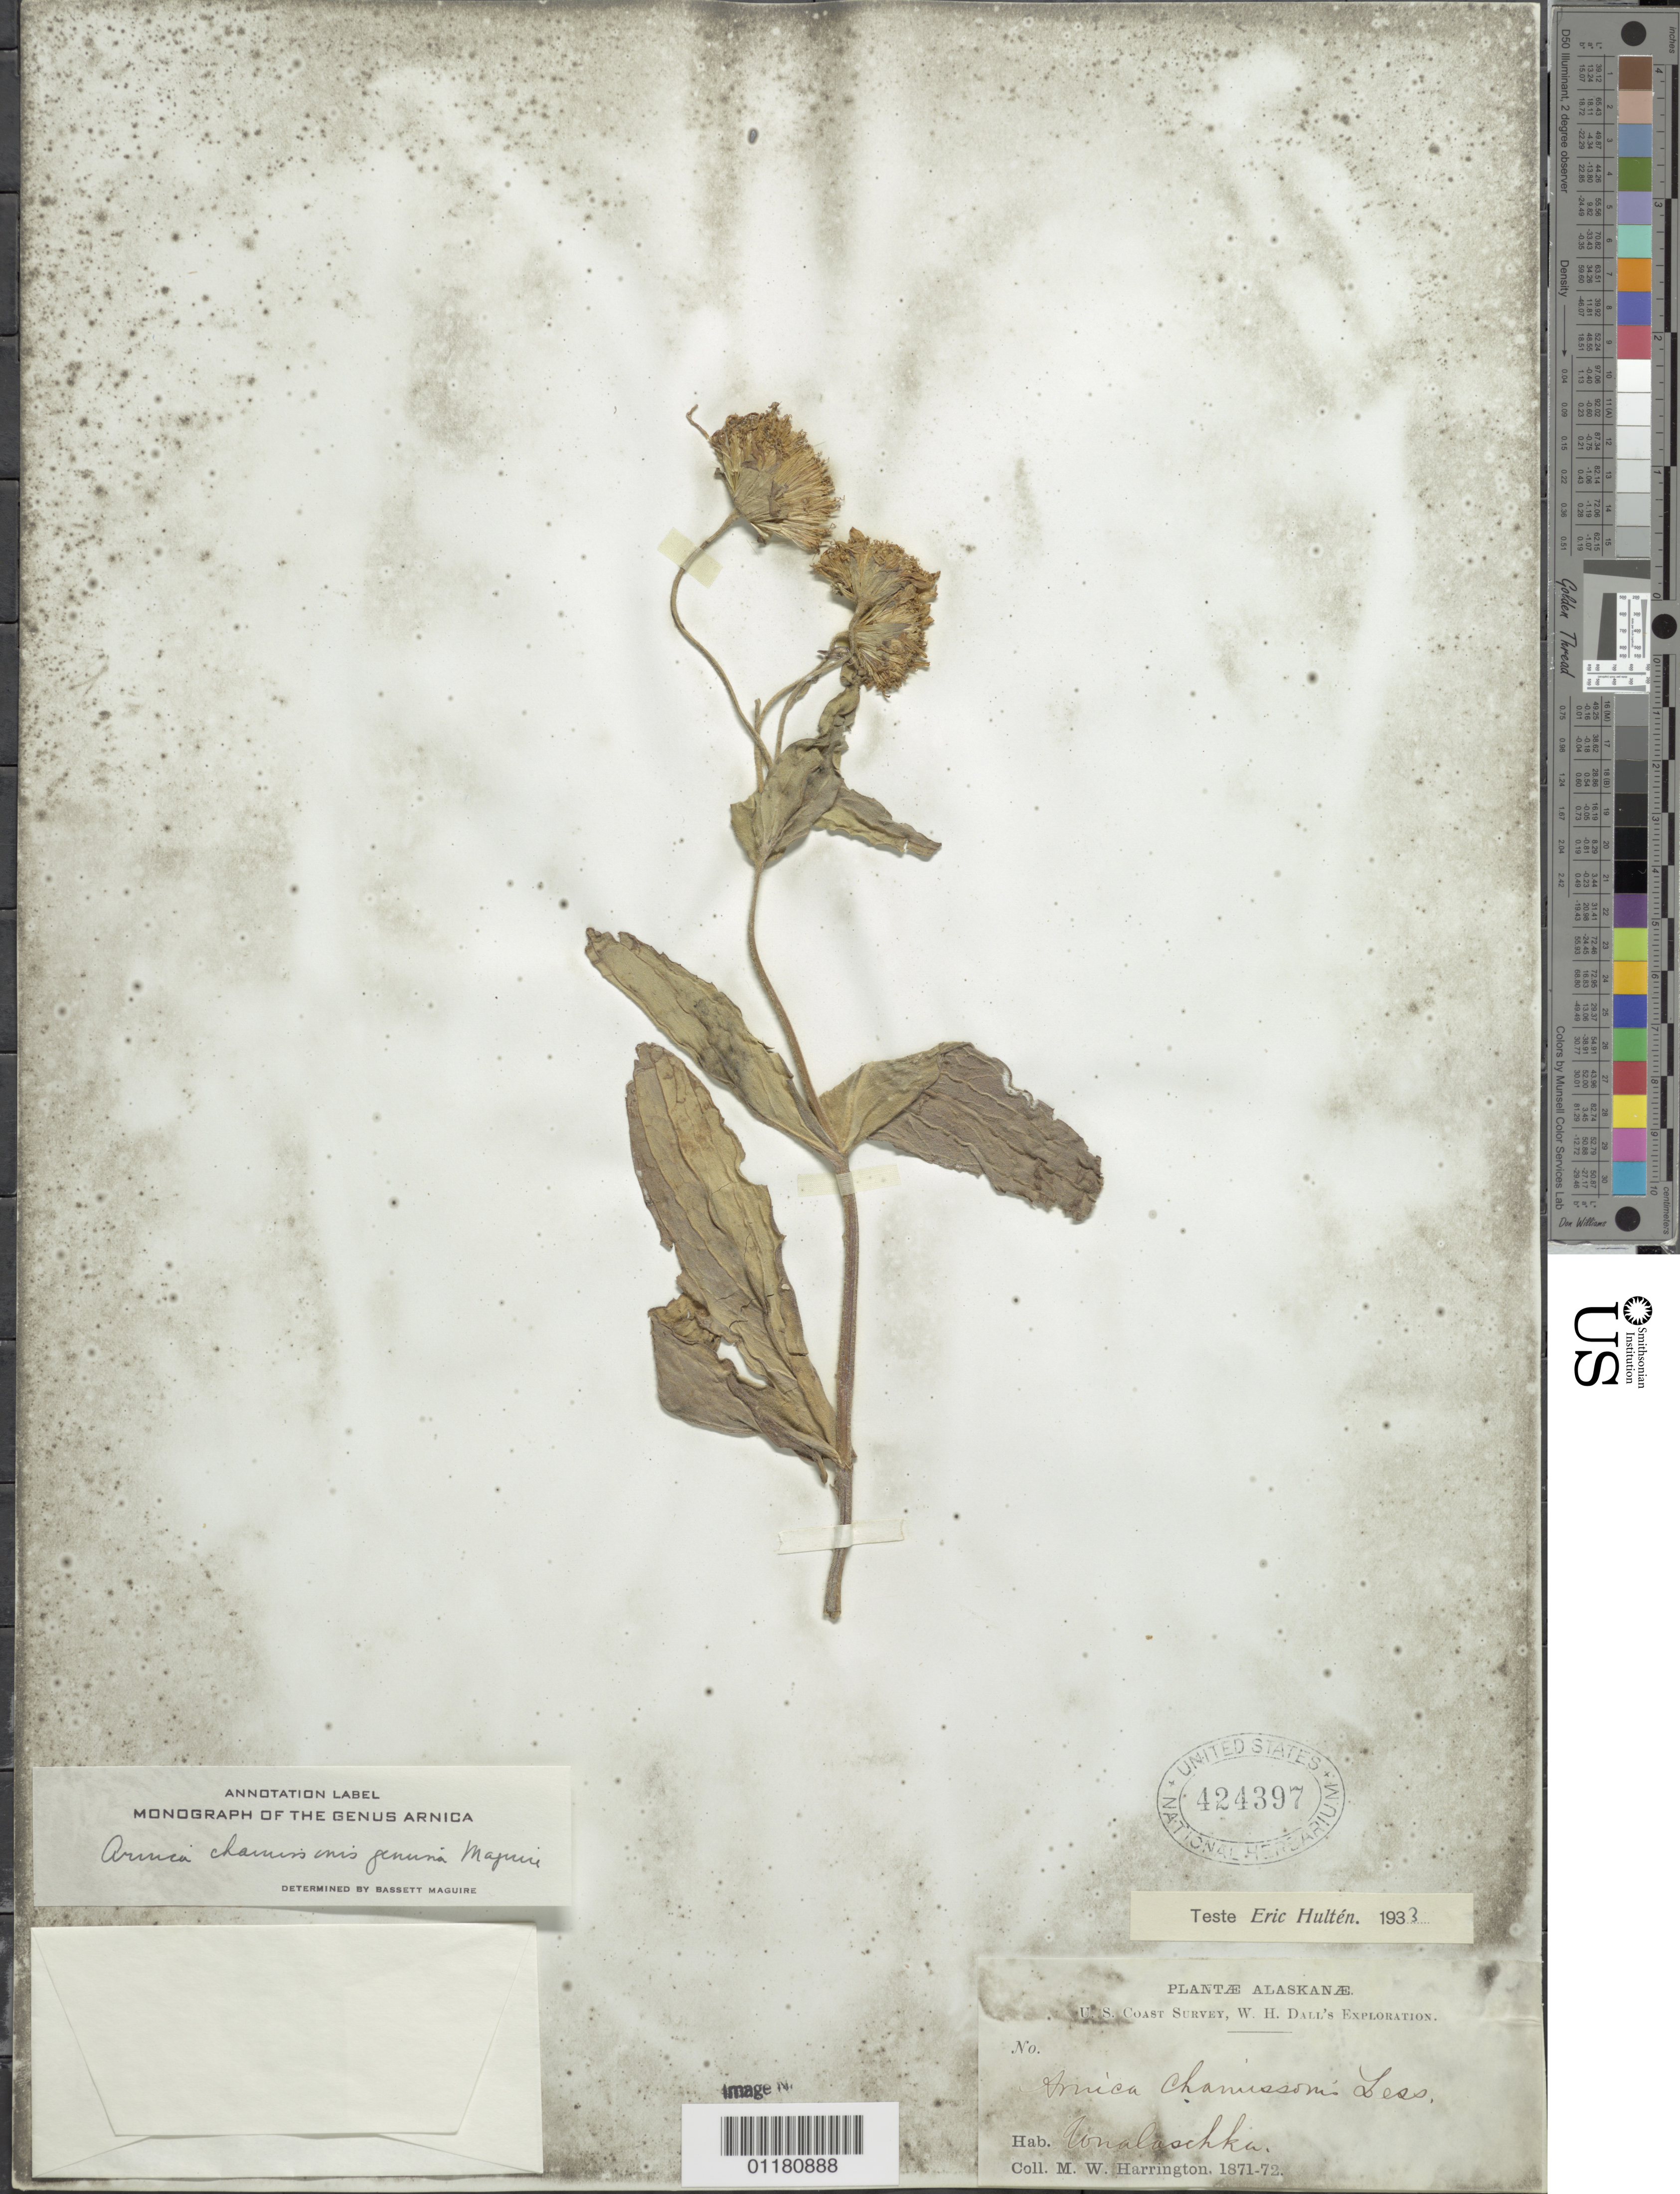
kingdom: Plantae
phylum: Tracheophyta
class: Magnoliopsida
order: Asterales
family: Asteraceae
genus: Arnica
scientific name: Arnica chamissonis subsp. genuina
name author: Maguire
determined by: Maguire, Bassett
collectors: M. W. Harrington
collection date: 1871/1872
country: United States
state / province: Alaska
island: Unalaska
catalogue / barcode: US 424397